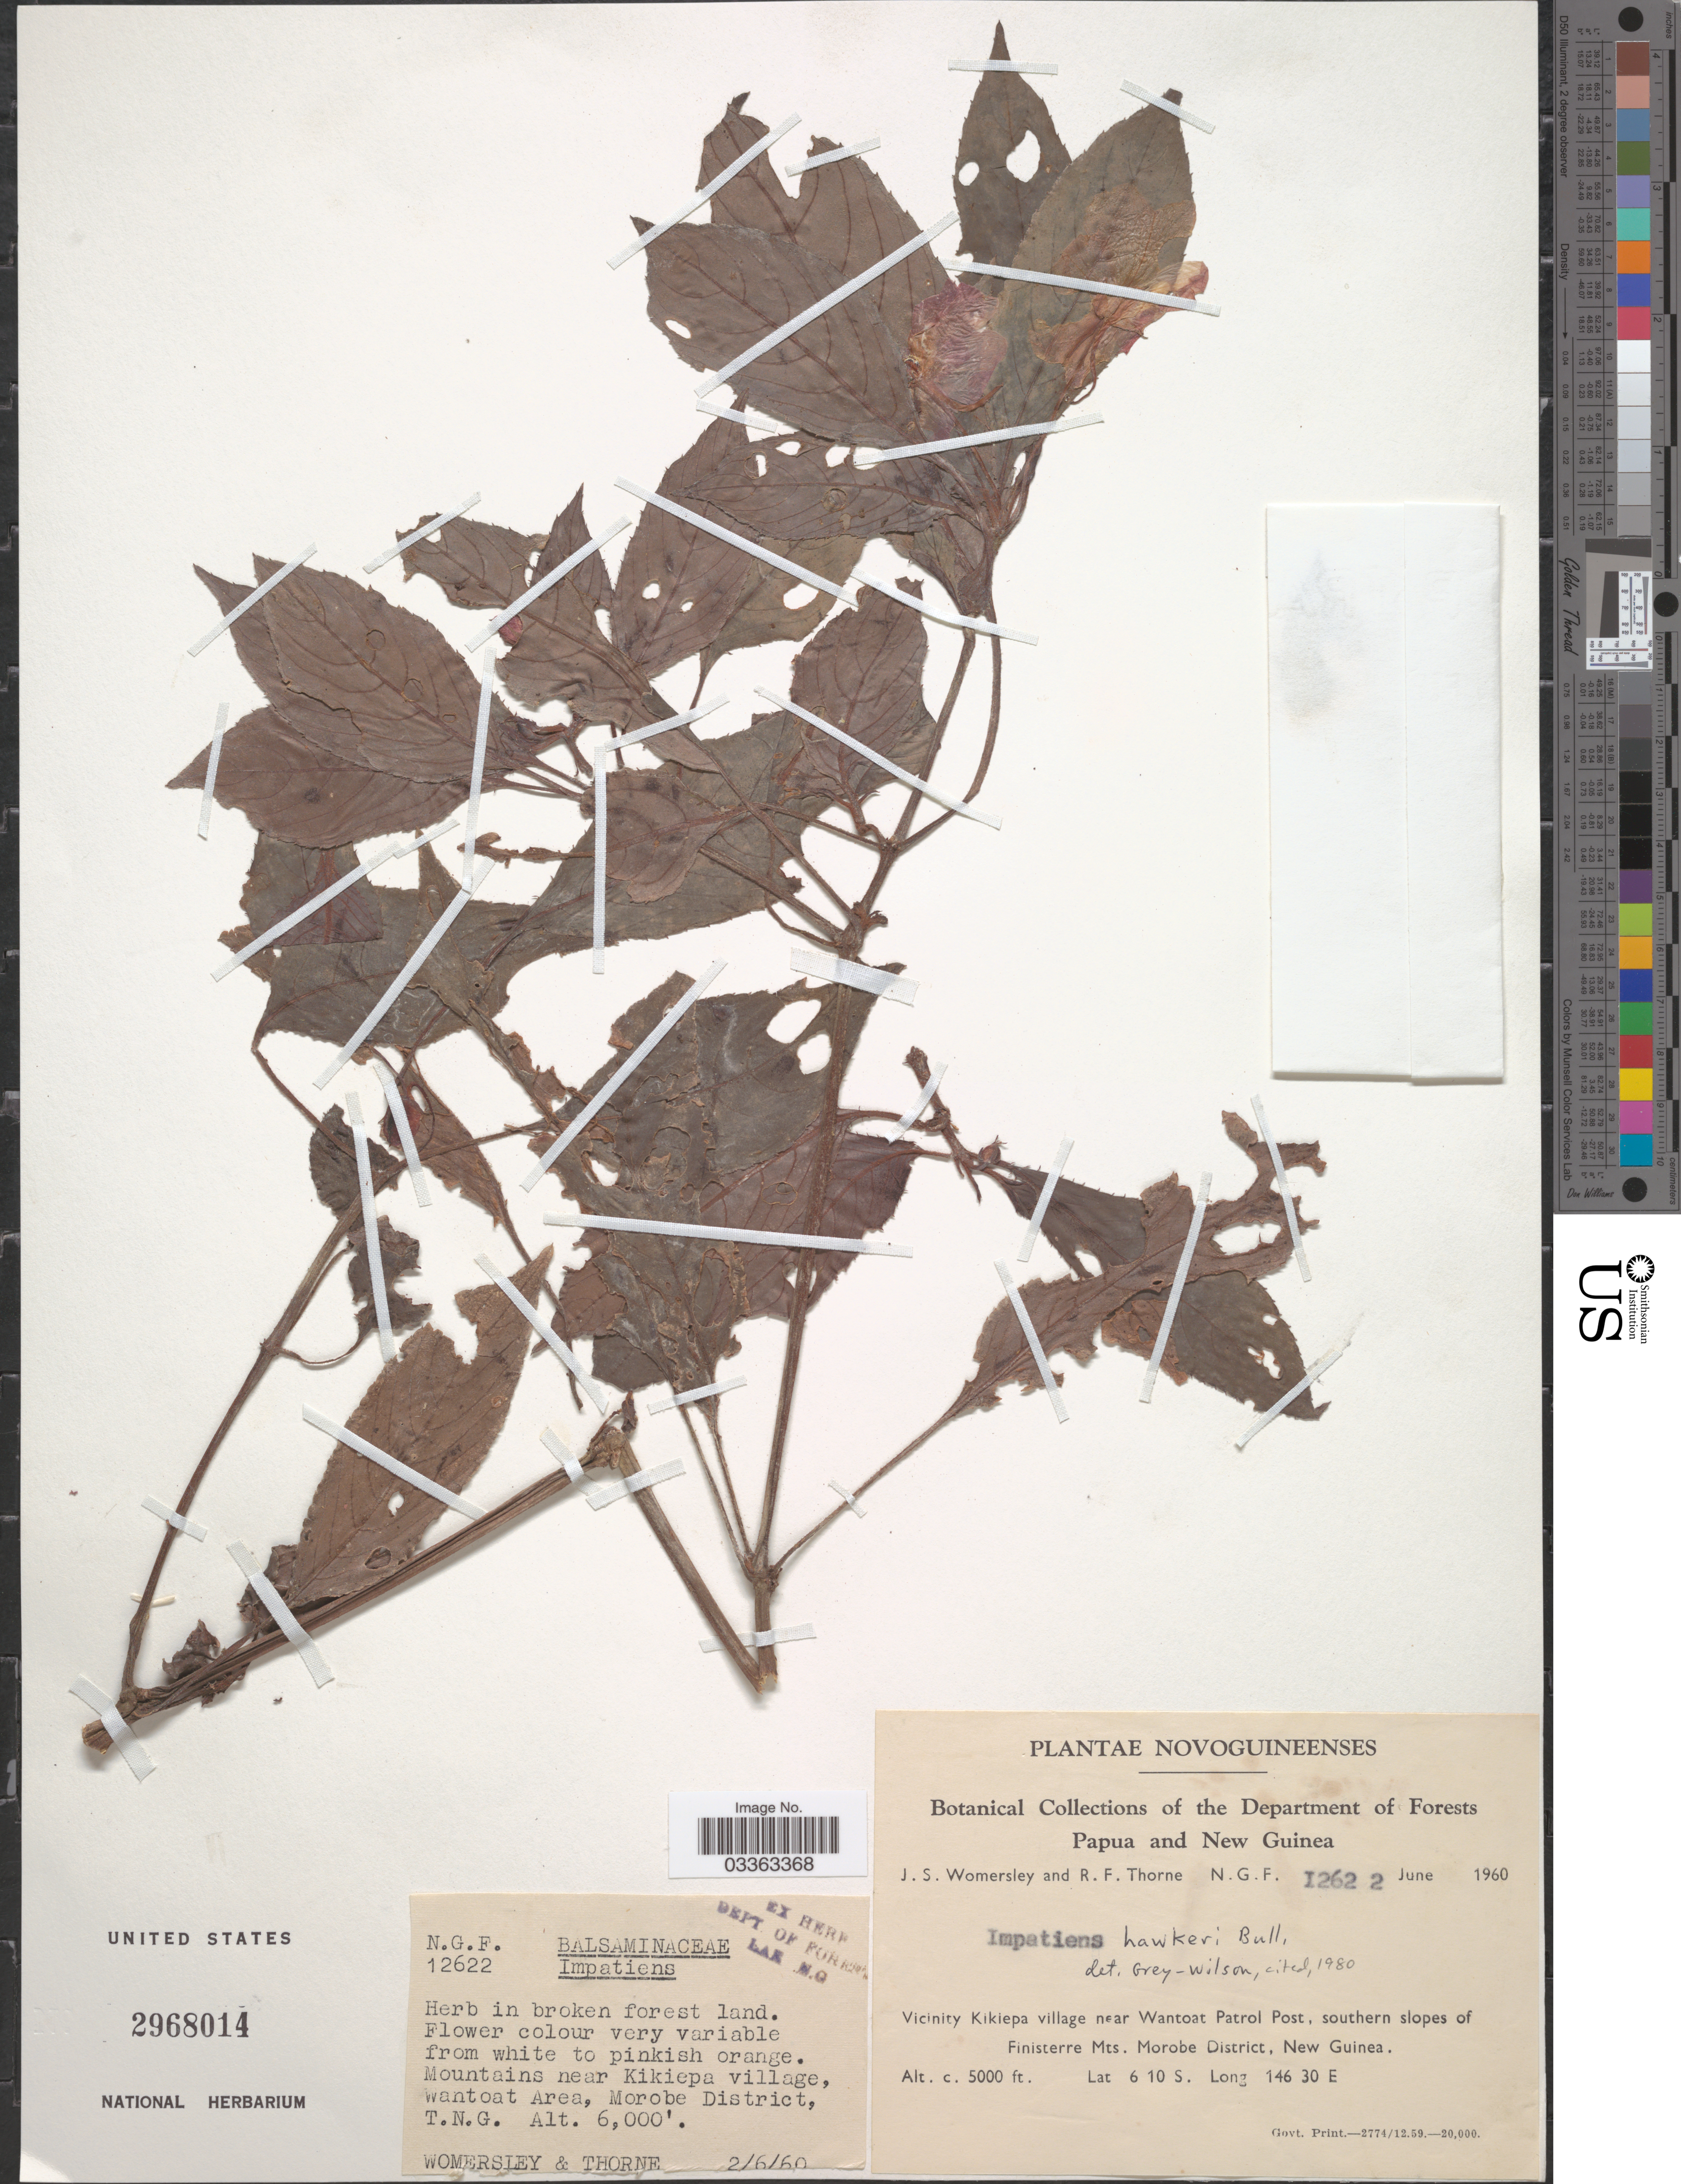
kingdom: Plantae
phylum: Tracheophyta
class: Magnoliopsida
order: Ericales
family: Balsaminaceae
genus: Impatiens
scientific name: Impatiens hawkeri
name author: W. Bull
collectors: J. S. Womersley & R. Thorne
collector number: N.G.F. 12622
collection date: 1960-06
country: Papua New Guinea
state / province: Morobe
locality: Vicinity Kikiepa village near Wantoat Patrol Post, southern slopes of Finnesterre Mts. Morobe District, New Guinea.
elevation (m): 1524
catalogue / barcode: US 2968014